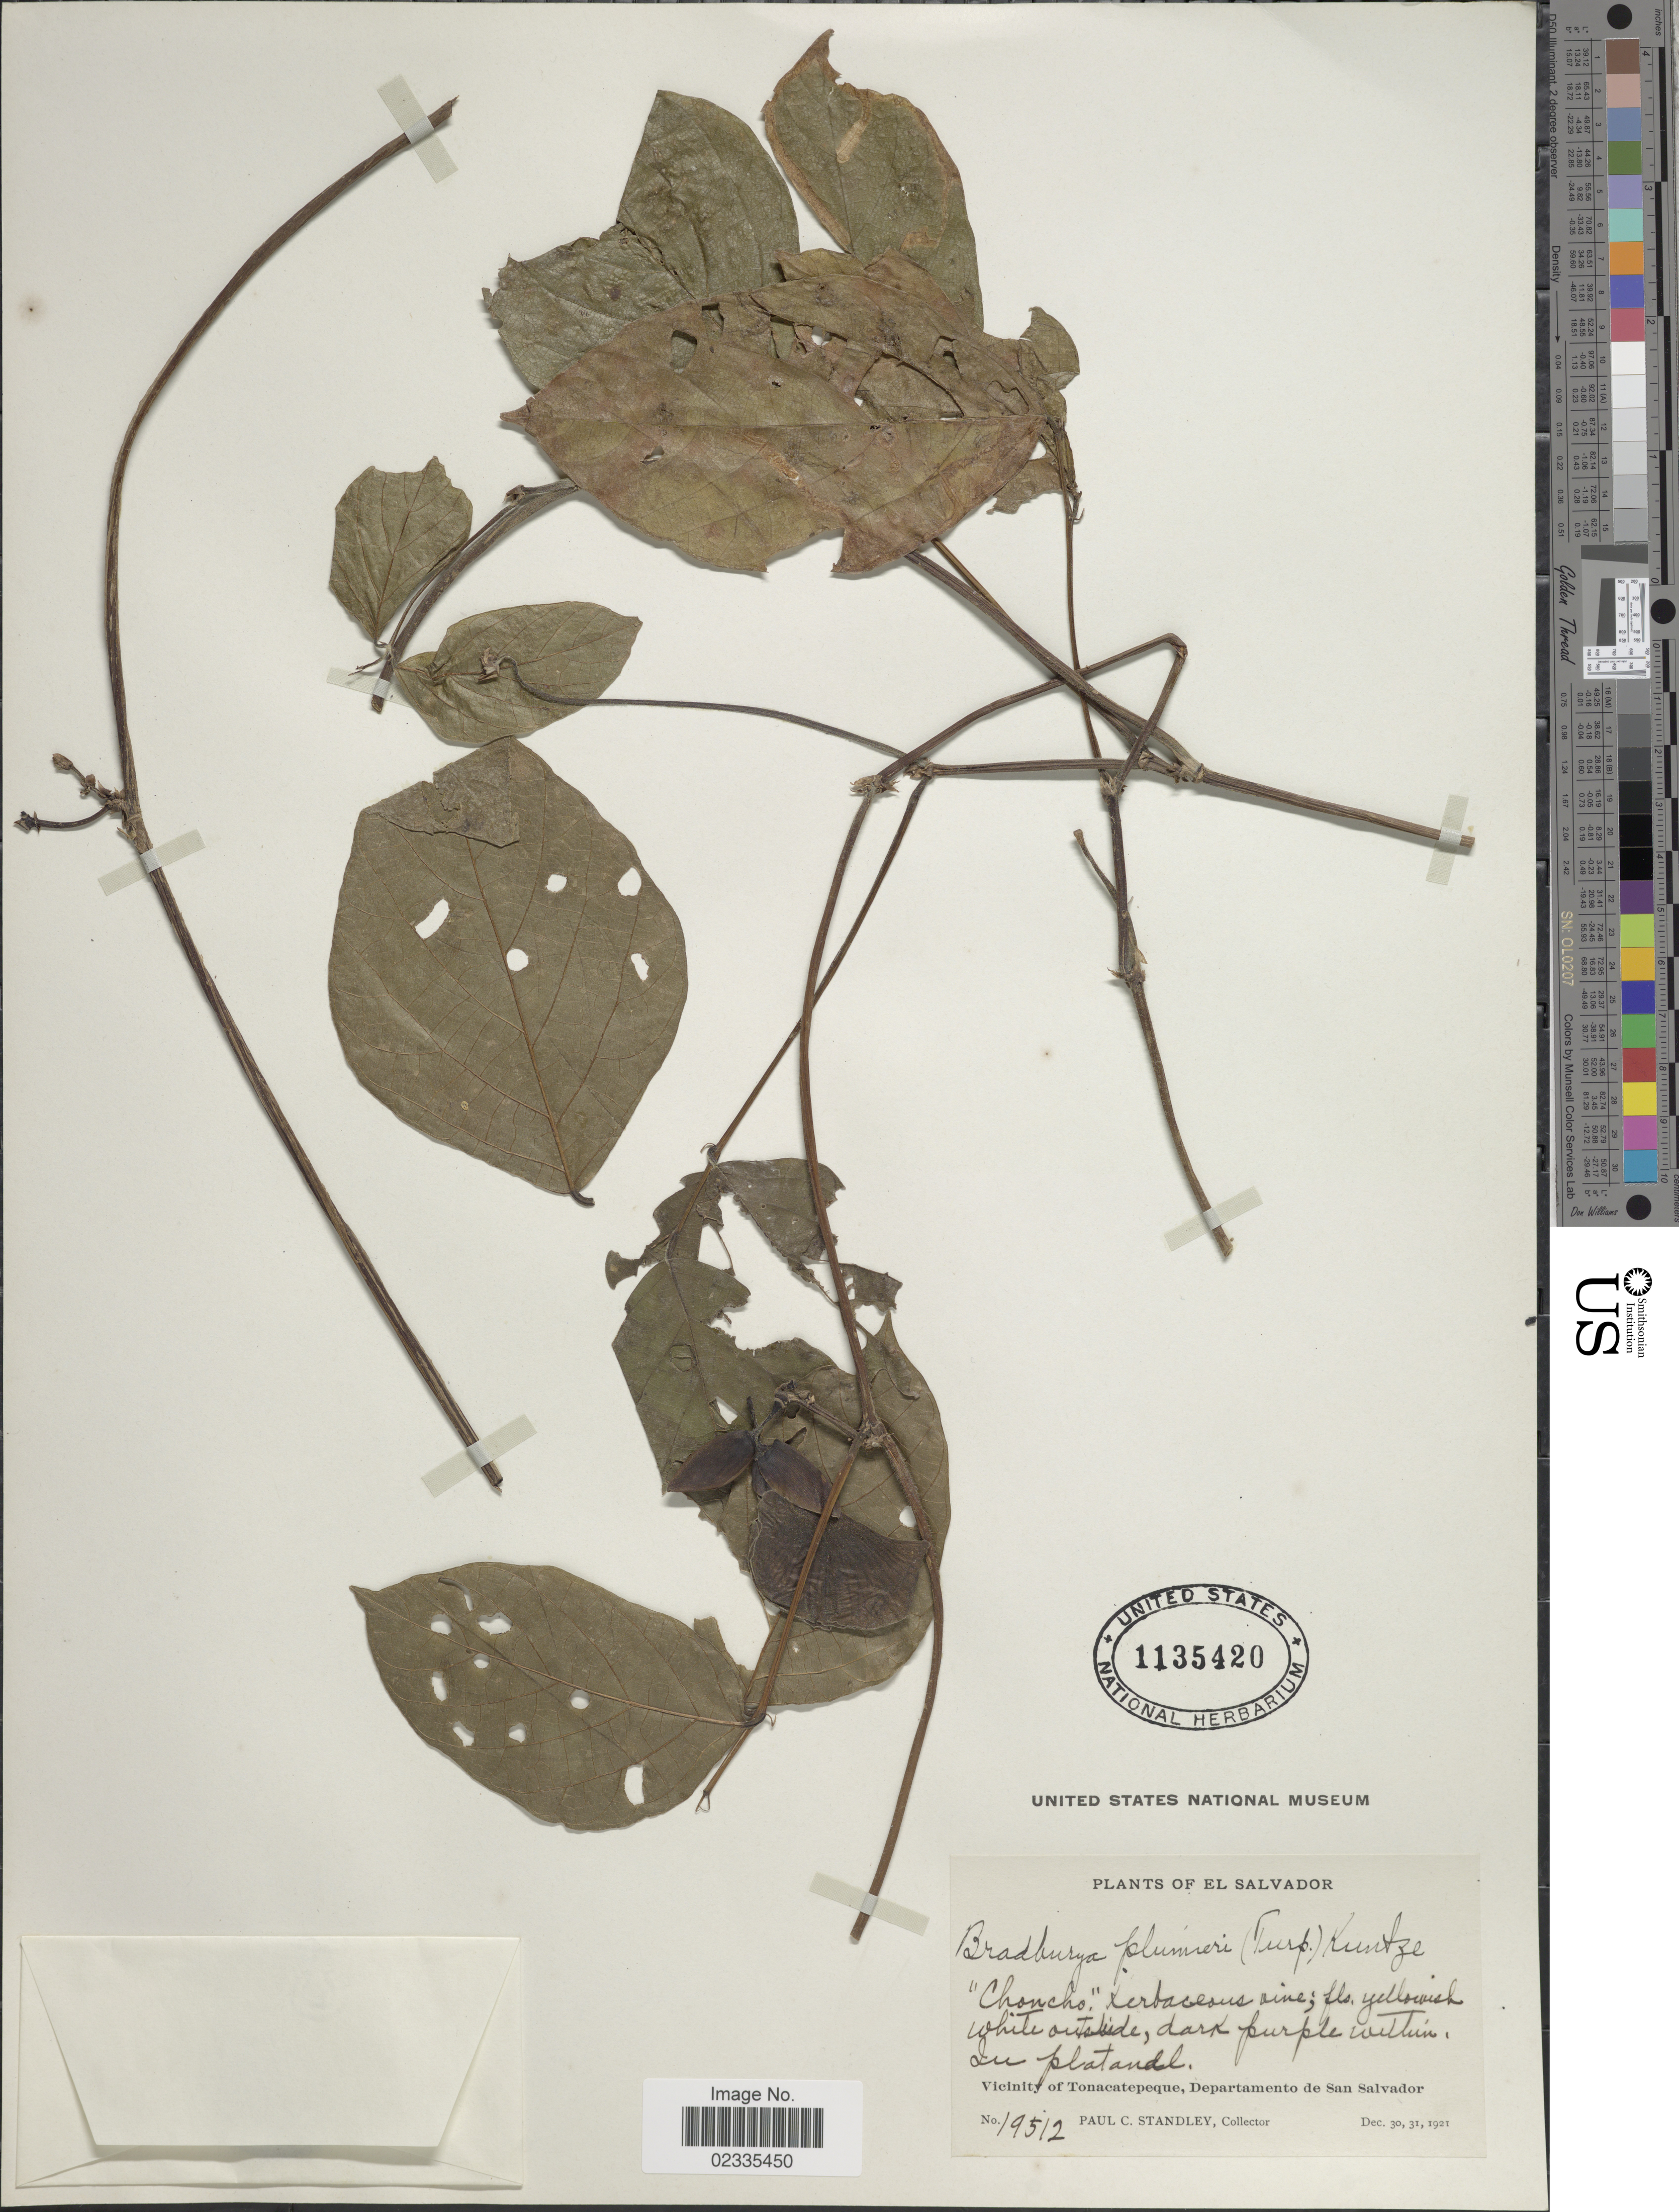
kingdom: Plantae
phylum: Tracheophyta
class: Magnoliopsida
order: Fabales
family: Fabaceae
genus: Centrosema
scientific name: Centrosema plumieri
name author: (Turpin ex Pers.) Benth.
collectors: P. C. Standley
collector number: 19512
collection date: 1921-12-30/1921-12-31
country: El Salvador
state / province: San Salvador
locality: Vicinity of Tonacatepeque, Departamento de San Salvador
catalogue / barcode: US 1135420